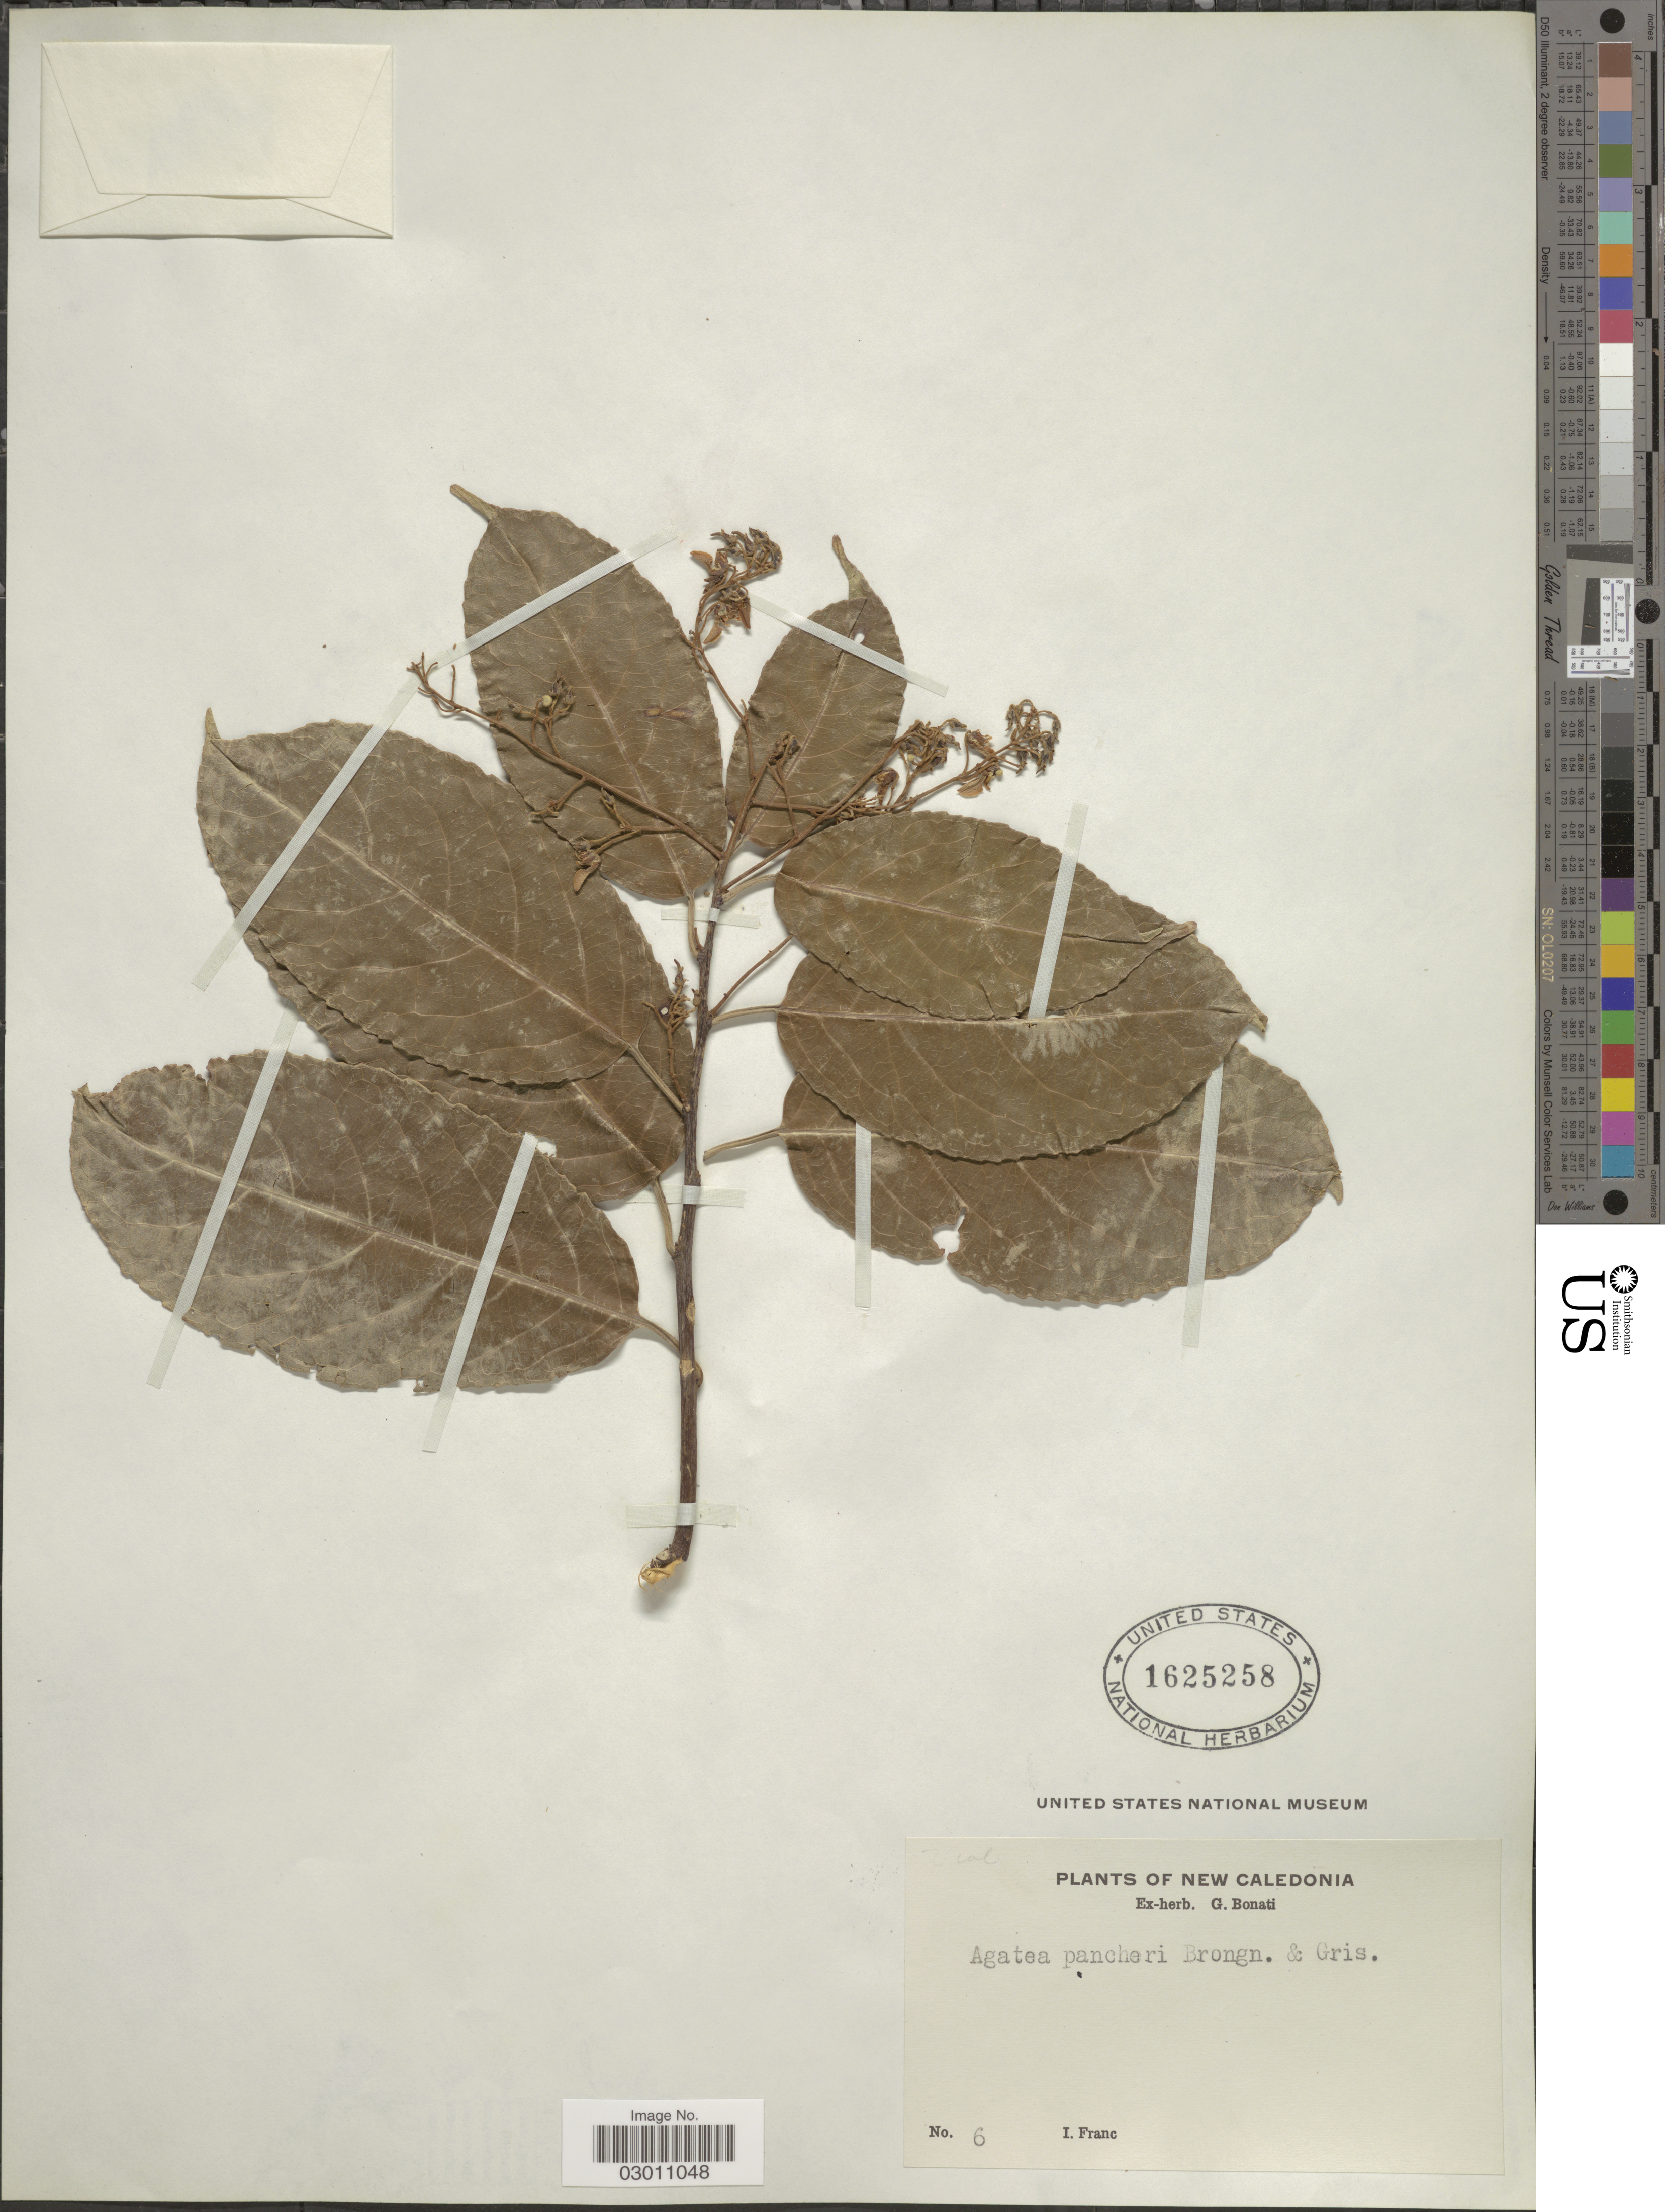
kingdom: Plantae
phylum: Tracheophyta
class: Magnoliopsida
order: Malpighiales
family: Violaceae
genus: Agatea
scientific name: Agatea pancheri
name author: (Brongn.) K. Schum. ex Melch.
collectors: I. Franc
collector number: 6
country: New Caledonia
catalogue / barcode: US 1625258